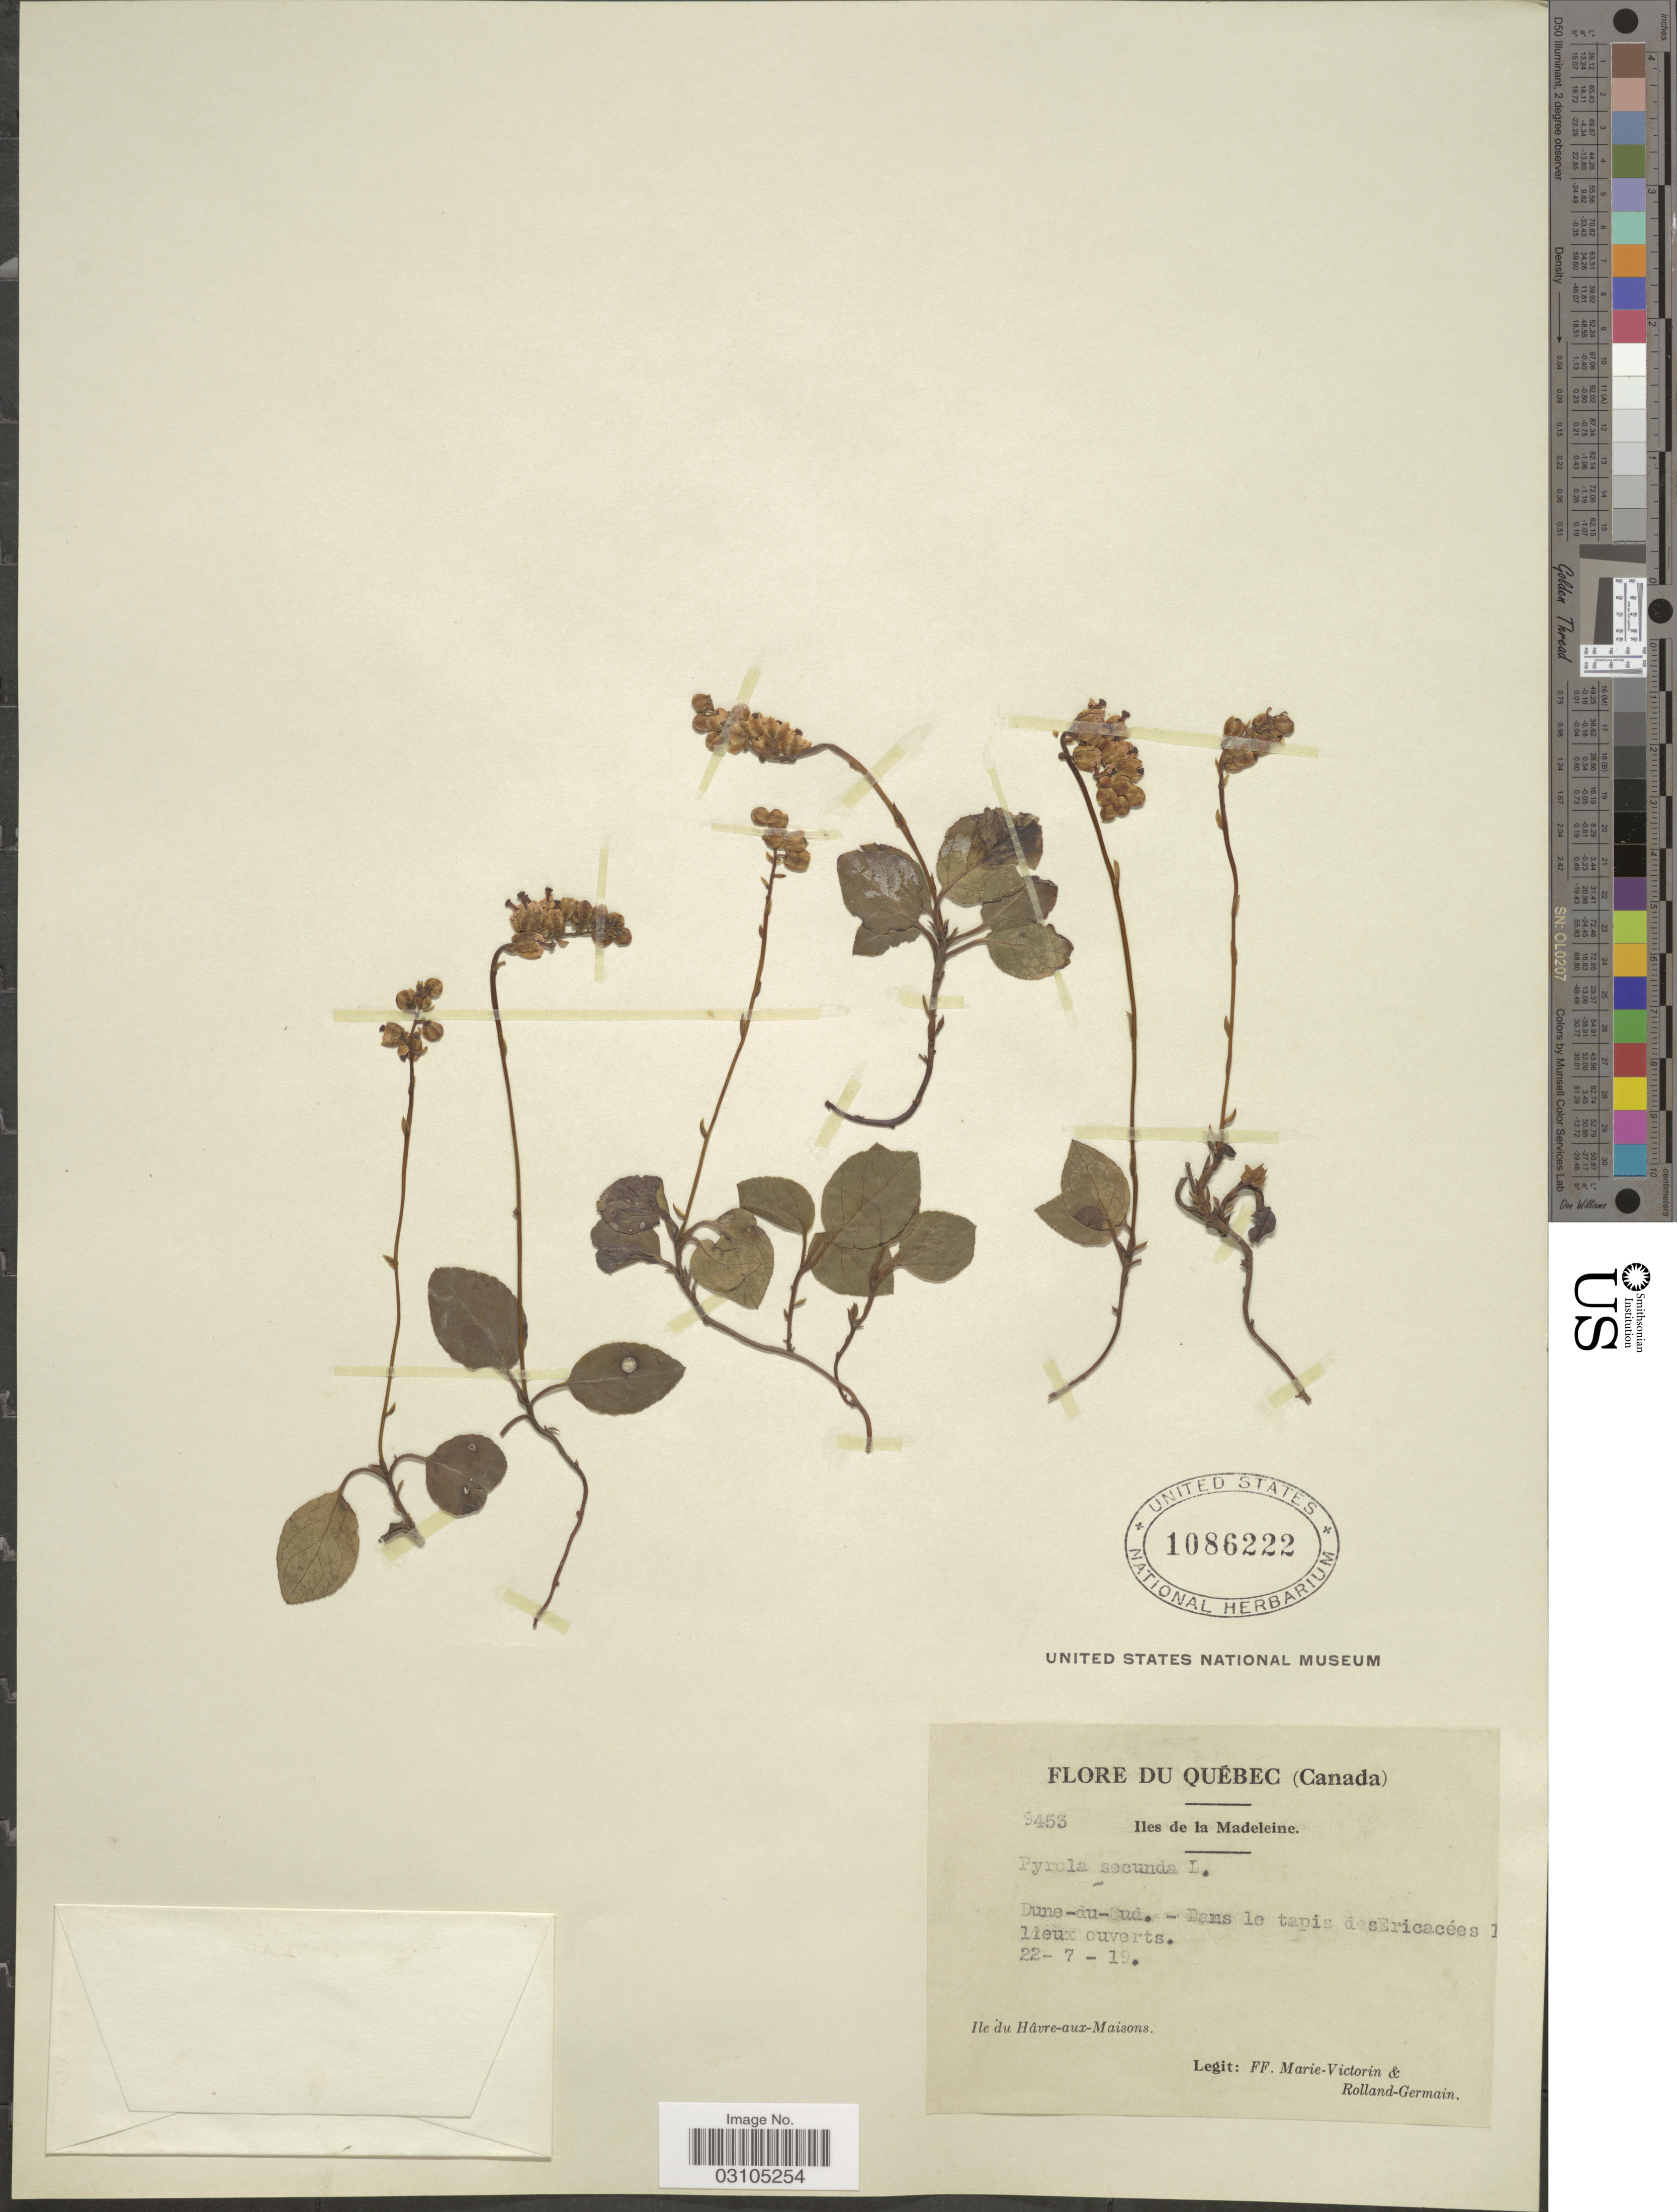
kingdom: Plantae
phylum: Tracheophyta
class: Magnoliopsida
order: Ericales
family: Ericaceae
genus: Orthilia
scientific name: Orthilia secunda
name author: (L.) House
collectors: F. Marie-Victorin & Rolland-Germain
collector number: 9453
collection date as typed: Transcribed d/m/y: 22/7/19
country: Canada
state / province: Quebec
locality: Iles de Madeleine. Dune-du-Sud. Ile du Hâvre-aux-Maisons.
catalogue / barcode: US 1086222